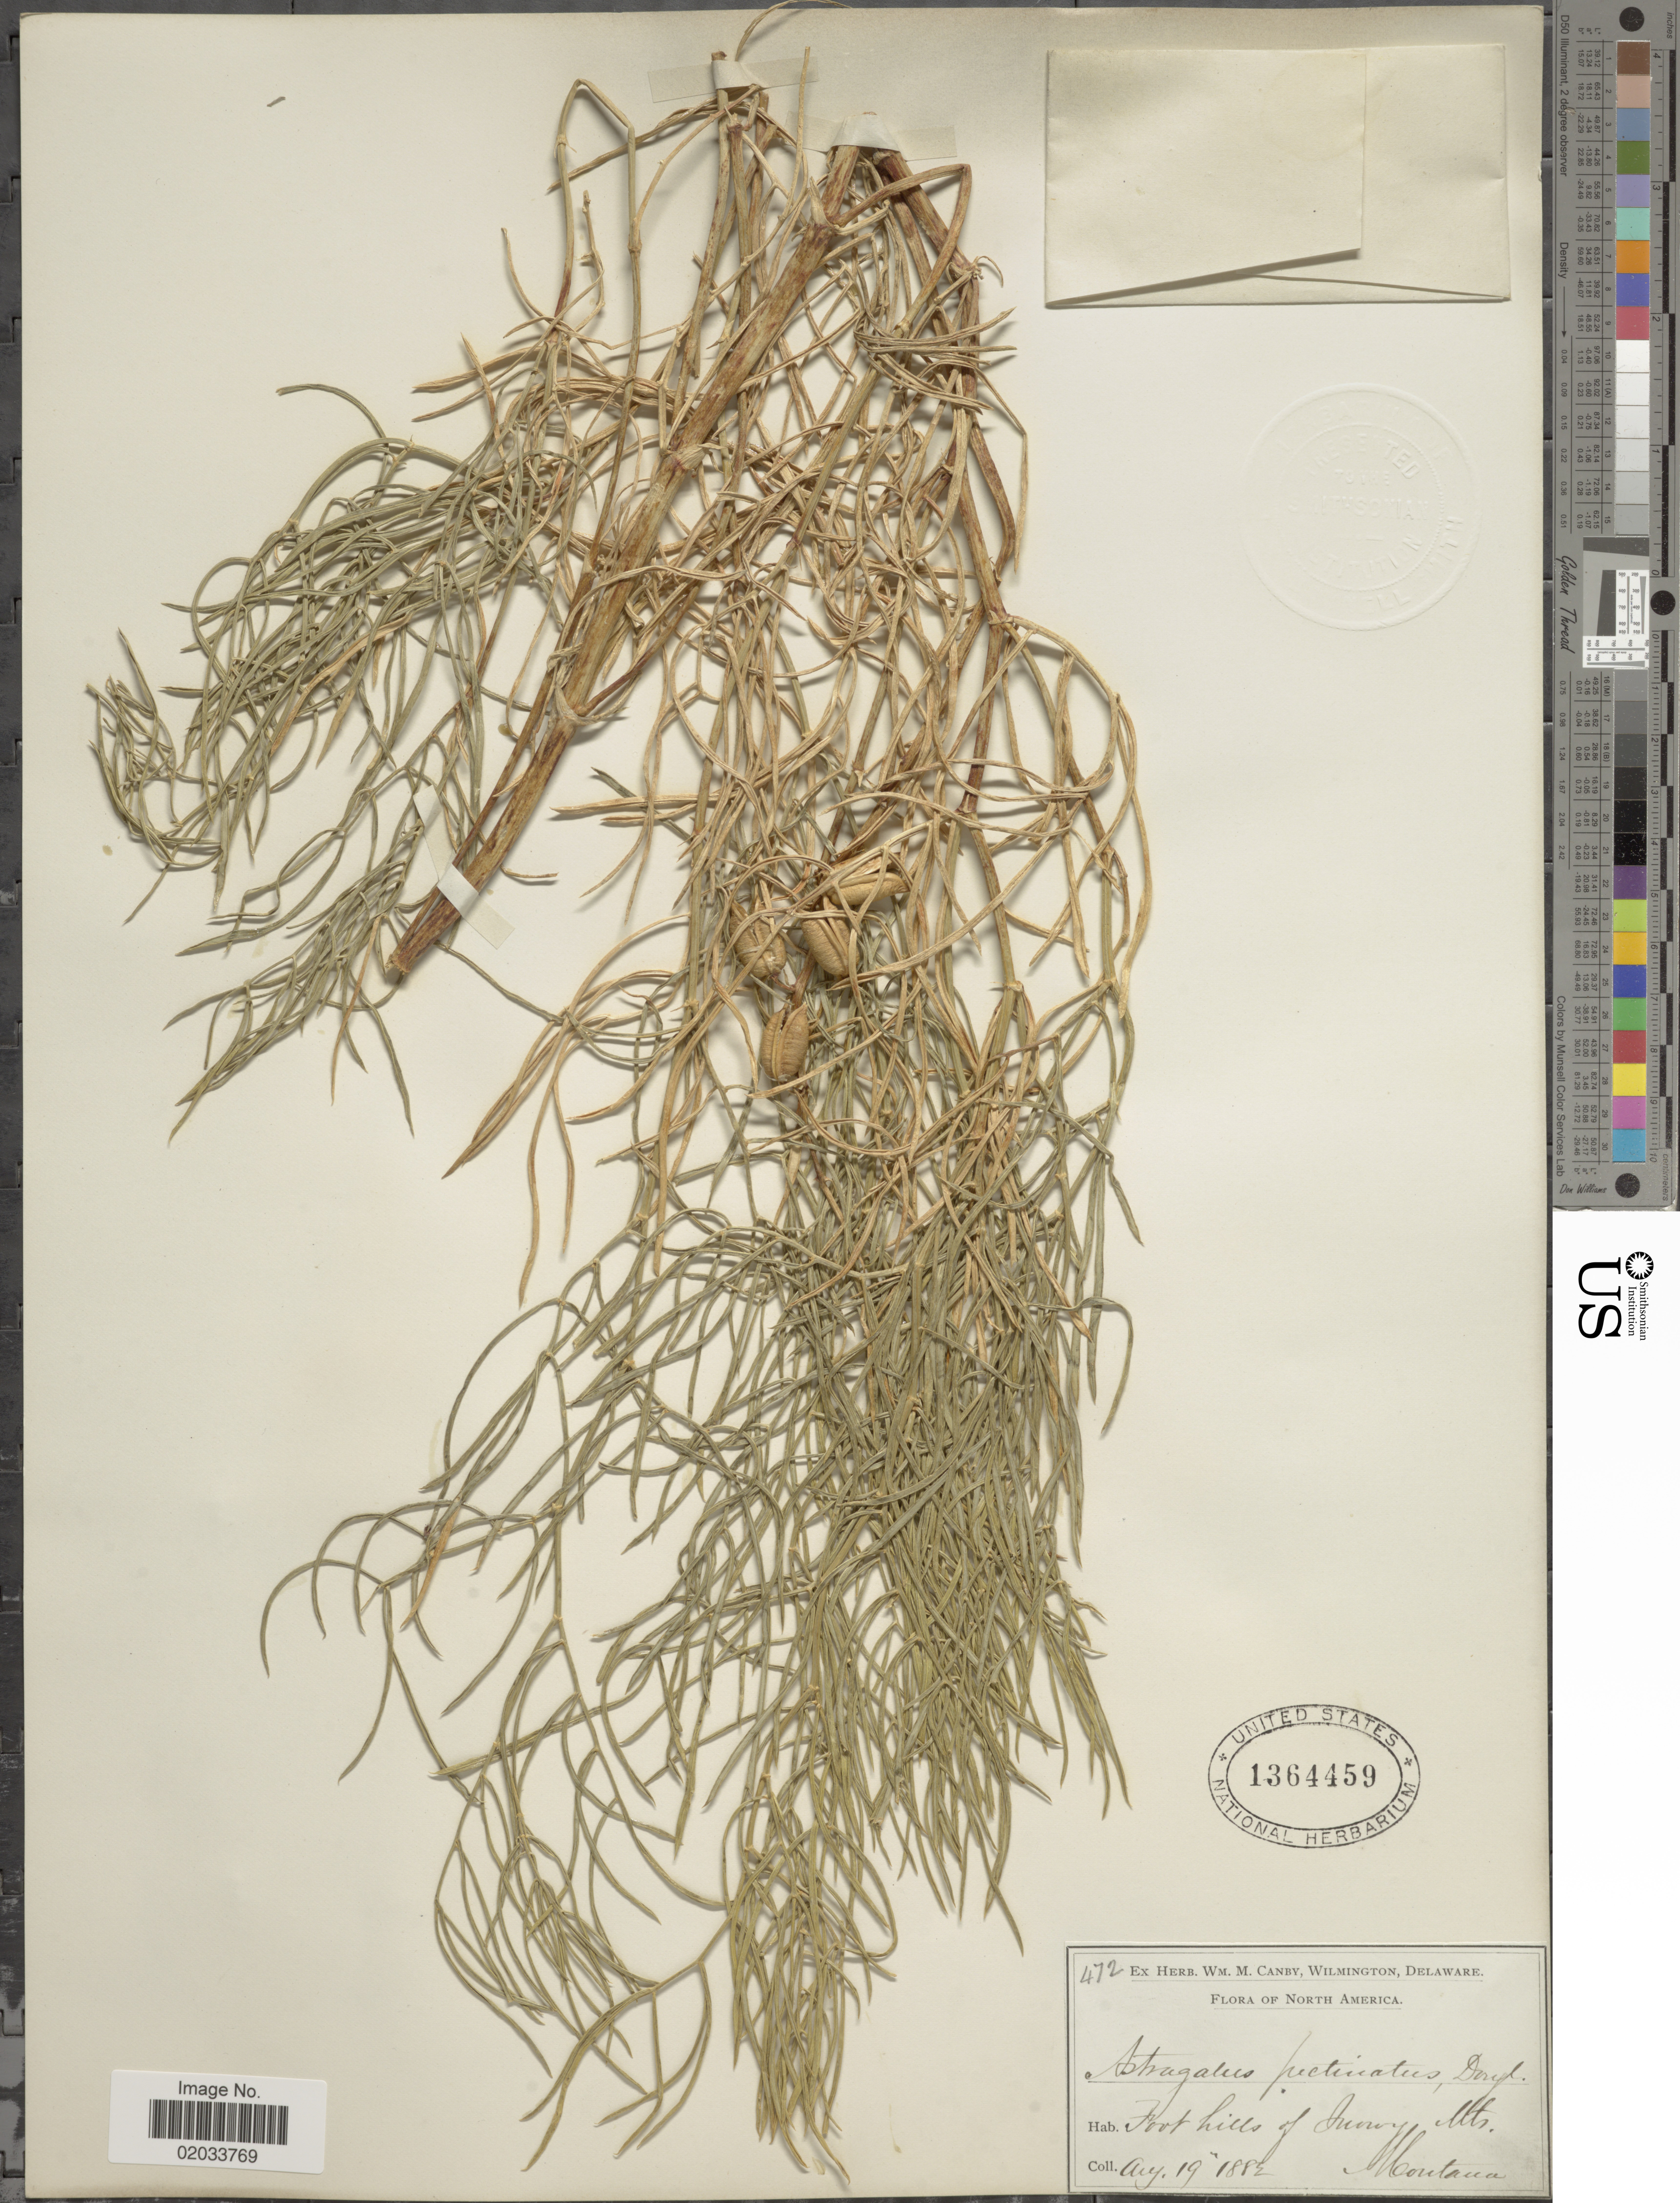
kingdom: Plantae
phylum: Tracheophyta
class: Magnoliopsida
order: Fabales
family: Fabaceae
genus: Astragalus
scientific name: Astragalus pectinatus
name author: (Hook.) G. Don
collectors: ex herb. W.M. Canby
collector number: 472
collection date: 1882-08-19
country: United States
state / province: Montana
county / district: Fergus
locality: Foot hills of Snowy Mts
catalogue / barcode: US 1364459